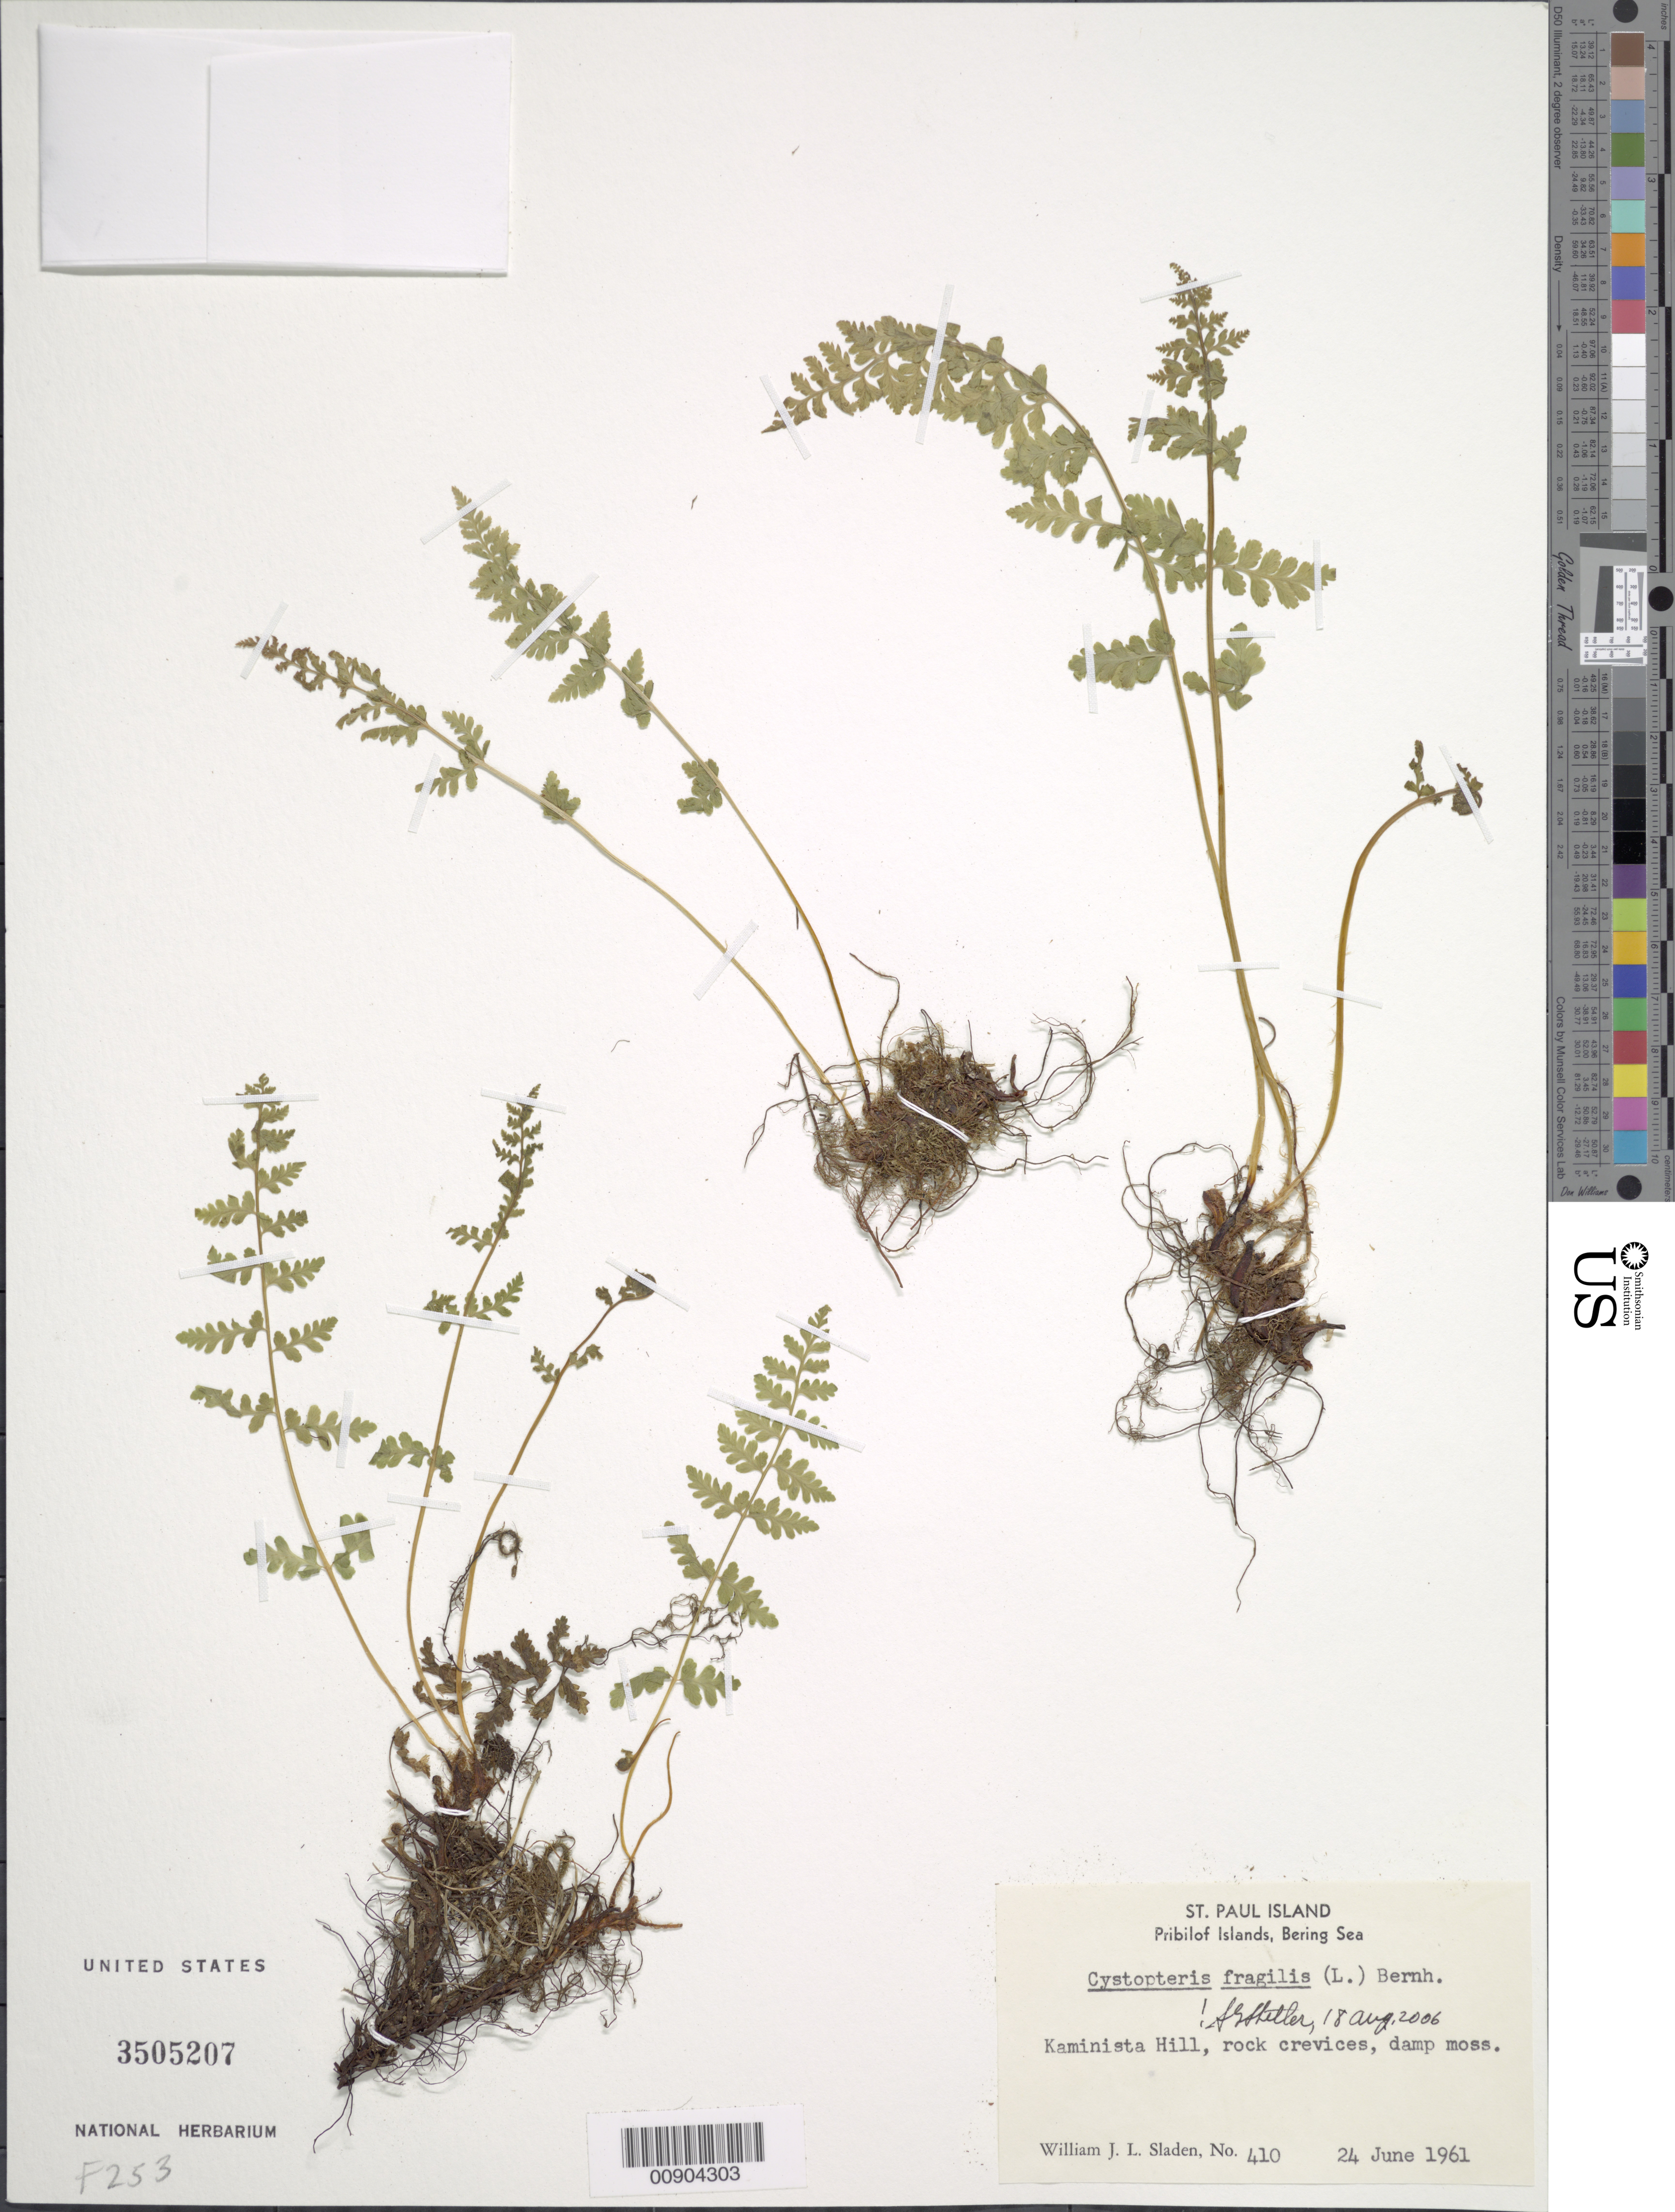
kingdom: Plantae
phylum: Tracheophyta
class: Polypodiopsida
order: Polypodiales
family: Cystopteridaceae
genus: Cystopteris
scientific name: Cystopteris fragilis var. dickieana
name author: B. Boivin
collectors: W. Sladen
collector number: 410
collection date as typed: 24 Jun 1961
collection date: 1961-06-24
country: United States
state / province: Alaska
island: St. Paul Island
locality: Kaminista Hill., Bering Sea, Pribilof Islands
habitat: Rock crevices, damp moss.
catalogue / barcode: US 3505207